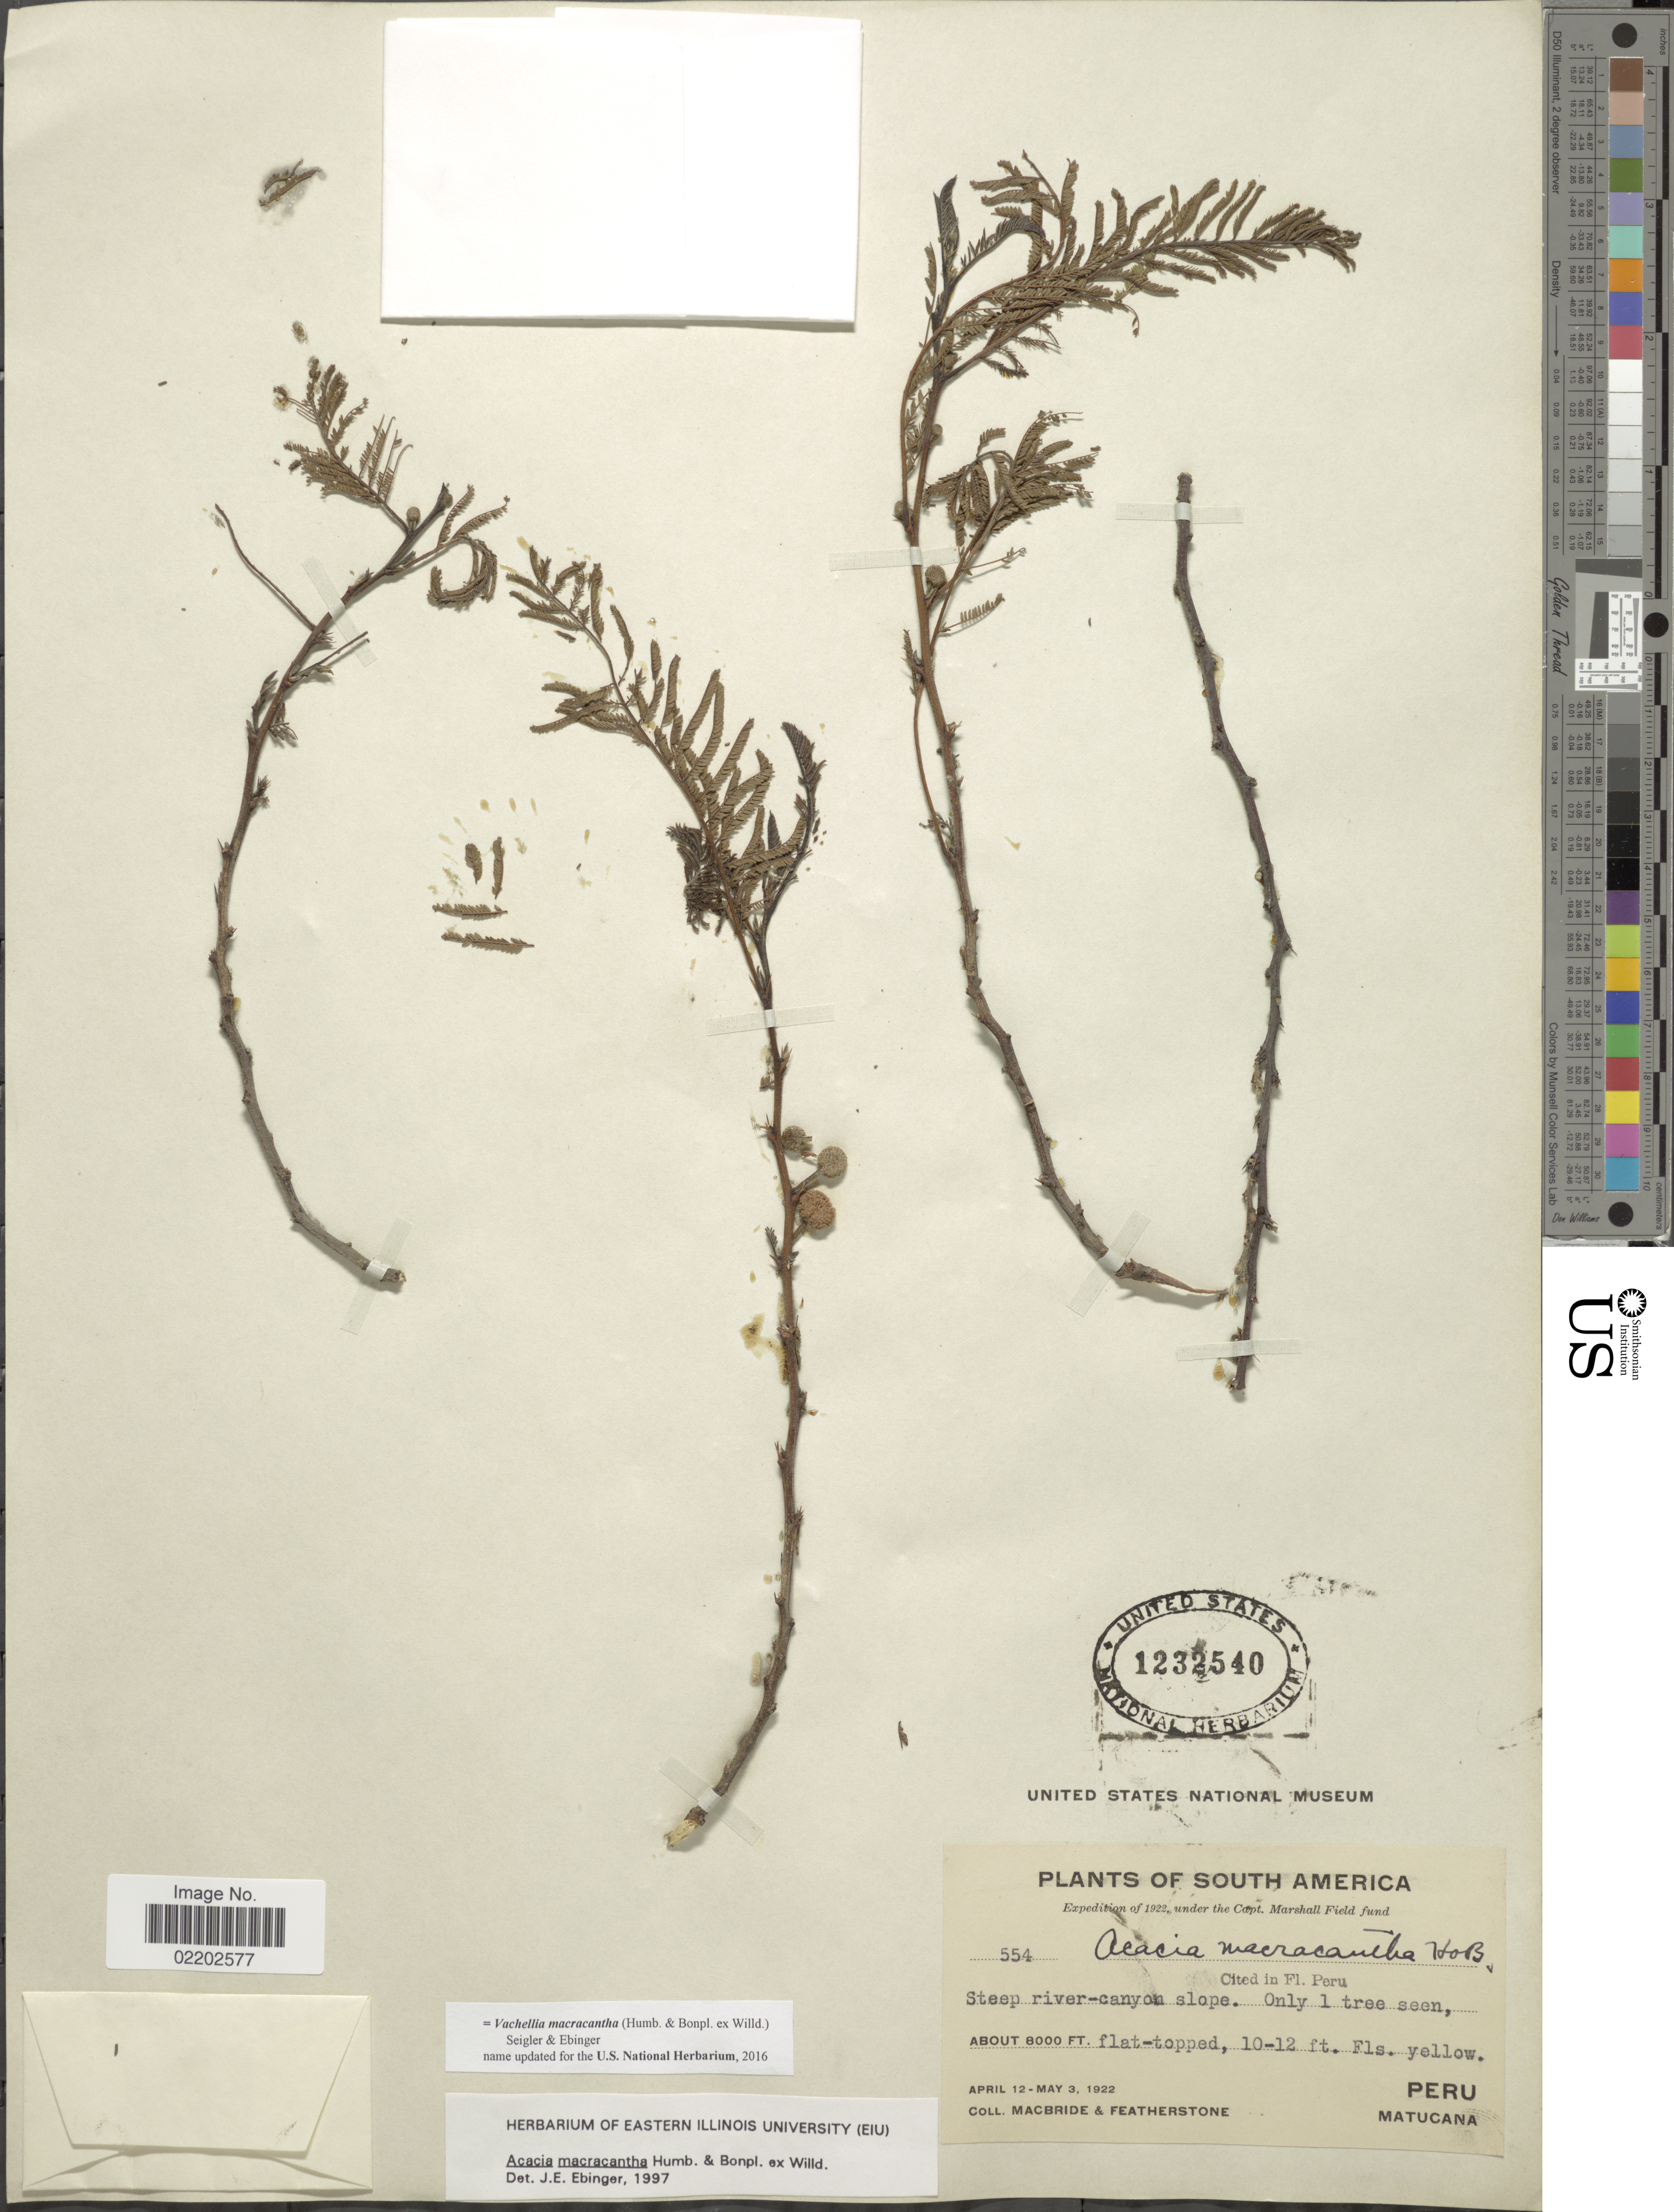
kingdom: Plantae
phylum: Tracheophyta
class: Magnoliopsida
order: Fabales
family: Fabaceae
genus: Vachellia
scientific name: Vachellia macracantha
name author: (Humb. & Bonpl. ex Willd.) Seigler & Ebinger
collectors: Macbride, -- & -. Featherstone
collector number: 554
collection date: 1922-04-12/1922-05-03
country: Peru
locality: South America, steep river-canyon slope, Matucana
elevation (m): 2438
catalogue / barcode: US 1232540